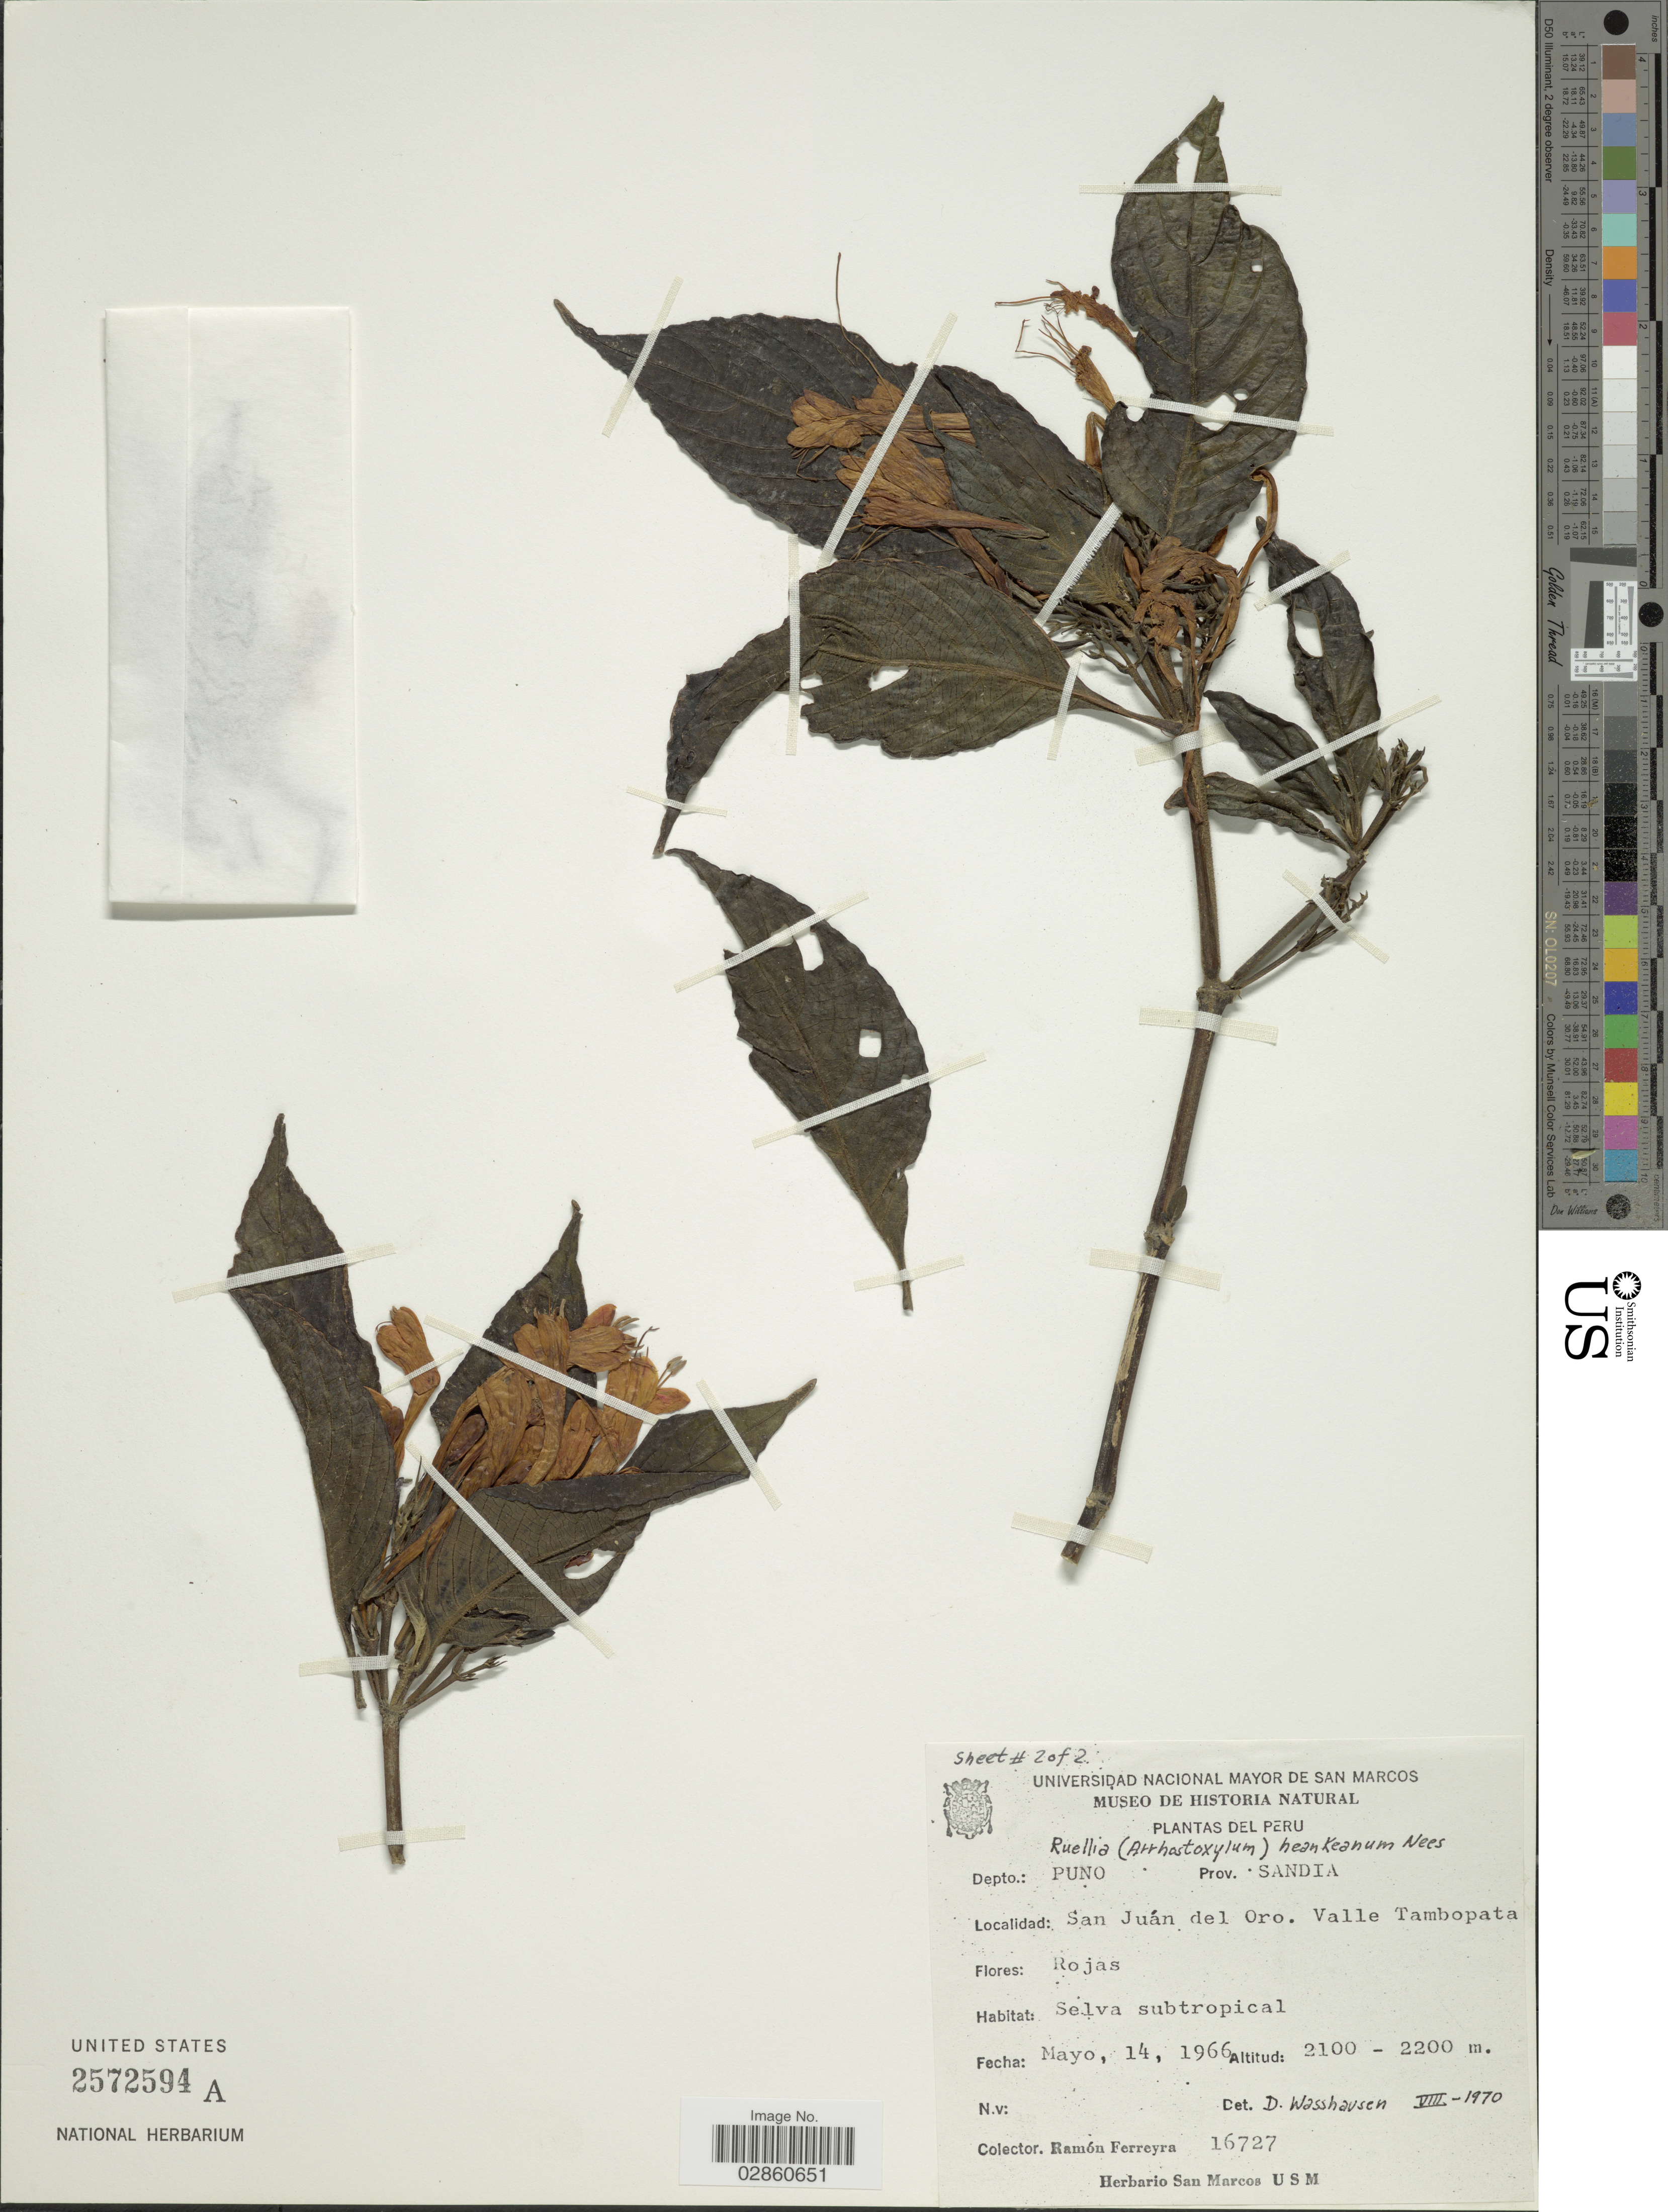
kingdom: Plantae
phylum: Tracheophyta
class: Magnoliopsida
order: Lamiales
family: Acanthaceae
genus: Ruellia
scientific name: Ruellia haenkeana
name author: (Nees) Wassh.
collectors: R. A. Ferreyra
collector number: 16727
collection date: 1966-05-14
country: Peru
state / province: Puno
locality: Depto.: Puno. Prov. Sandia. San Juán del Oro. Valle Tambopata.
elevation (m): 2100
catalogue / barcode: US 2572594A